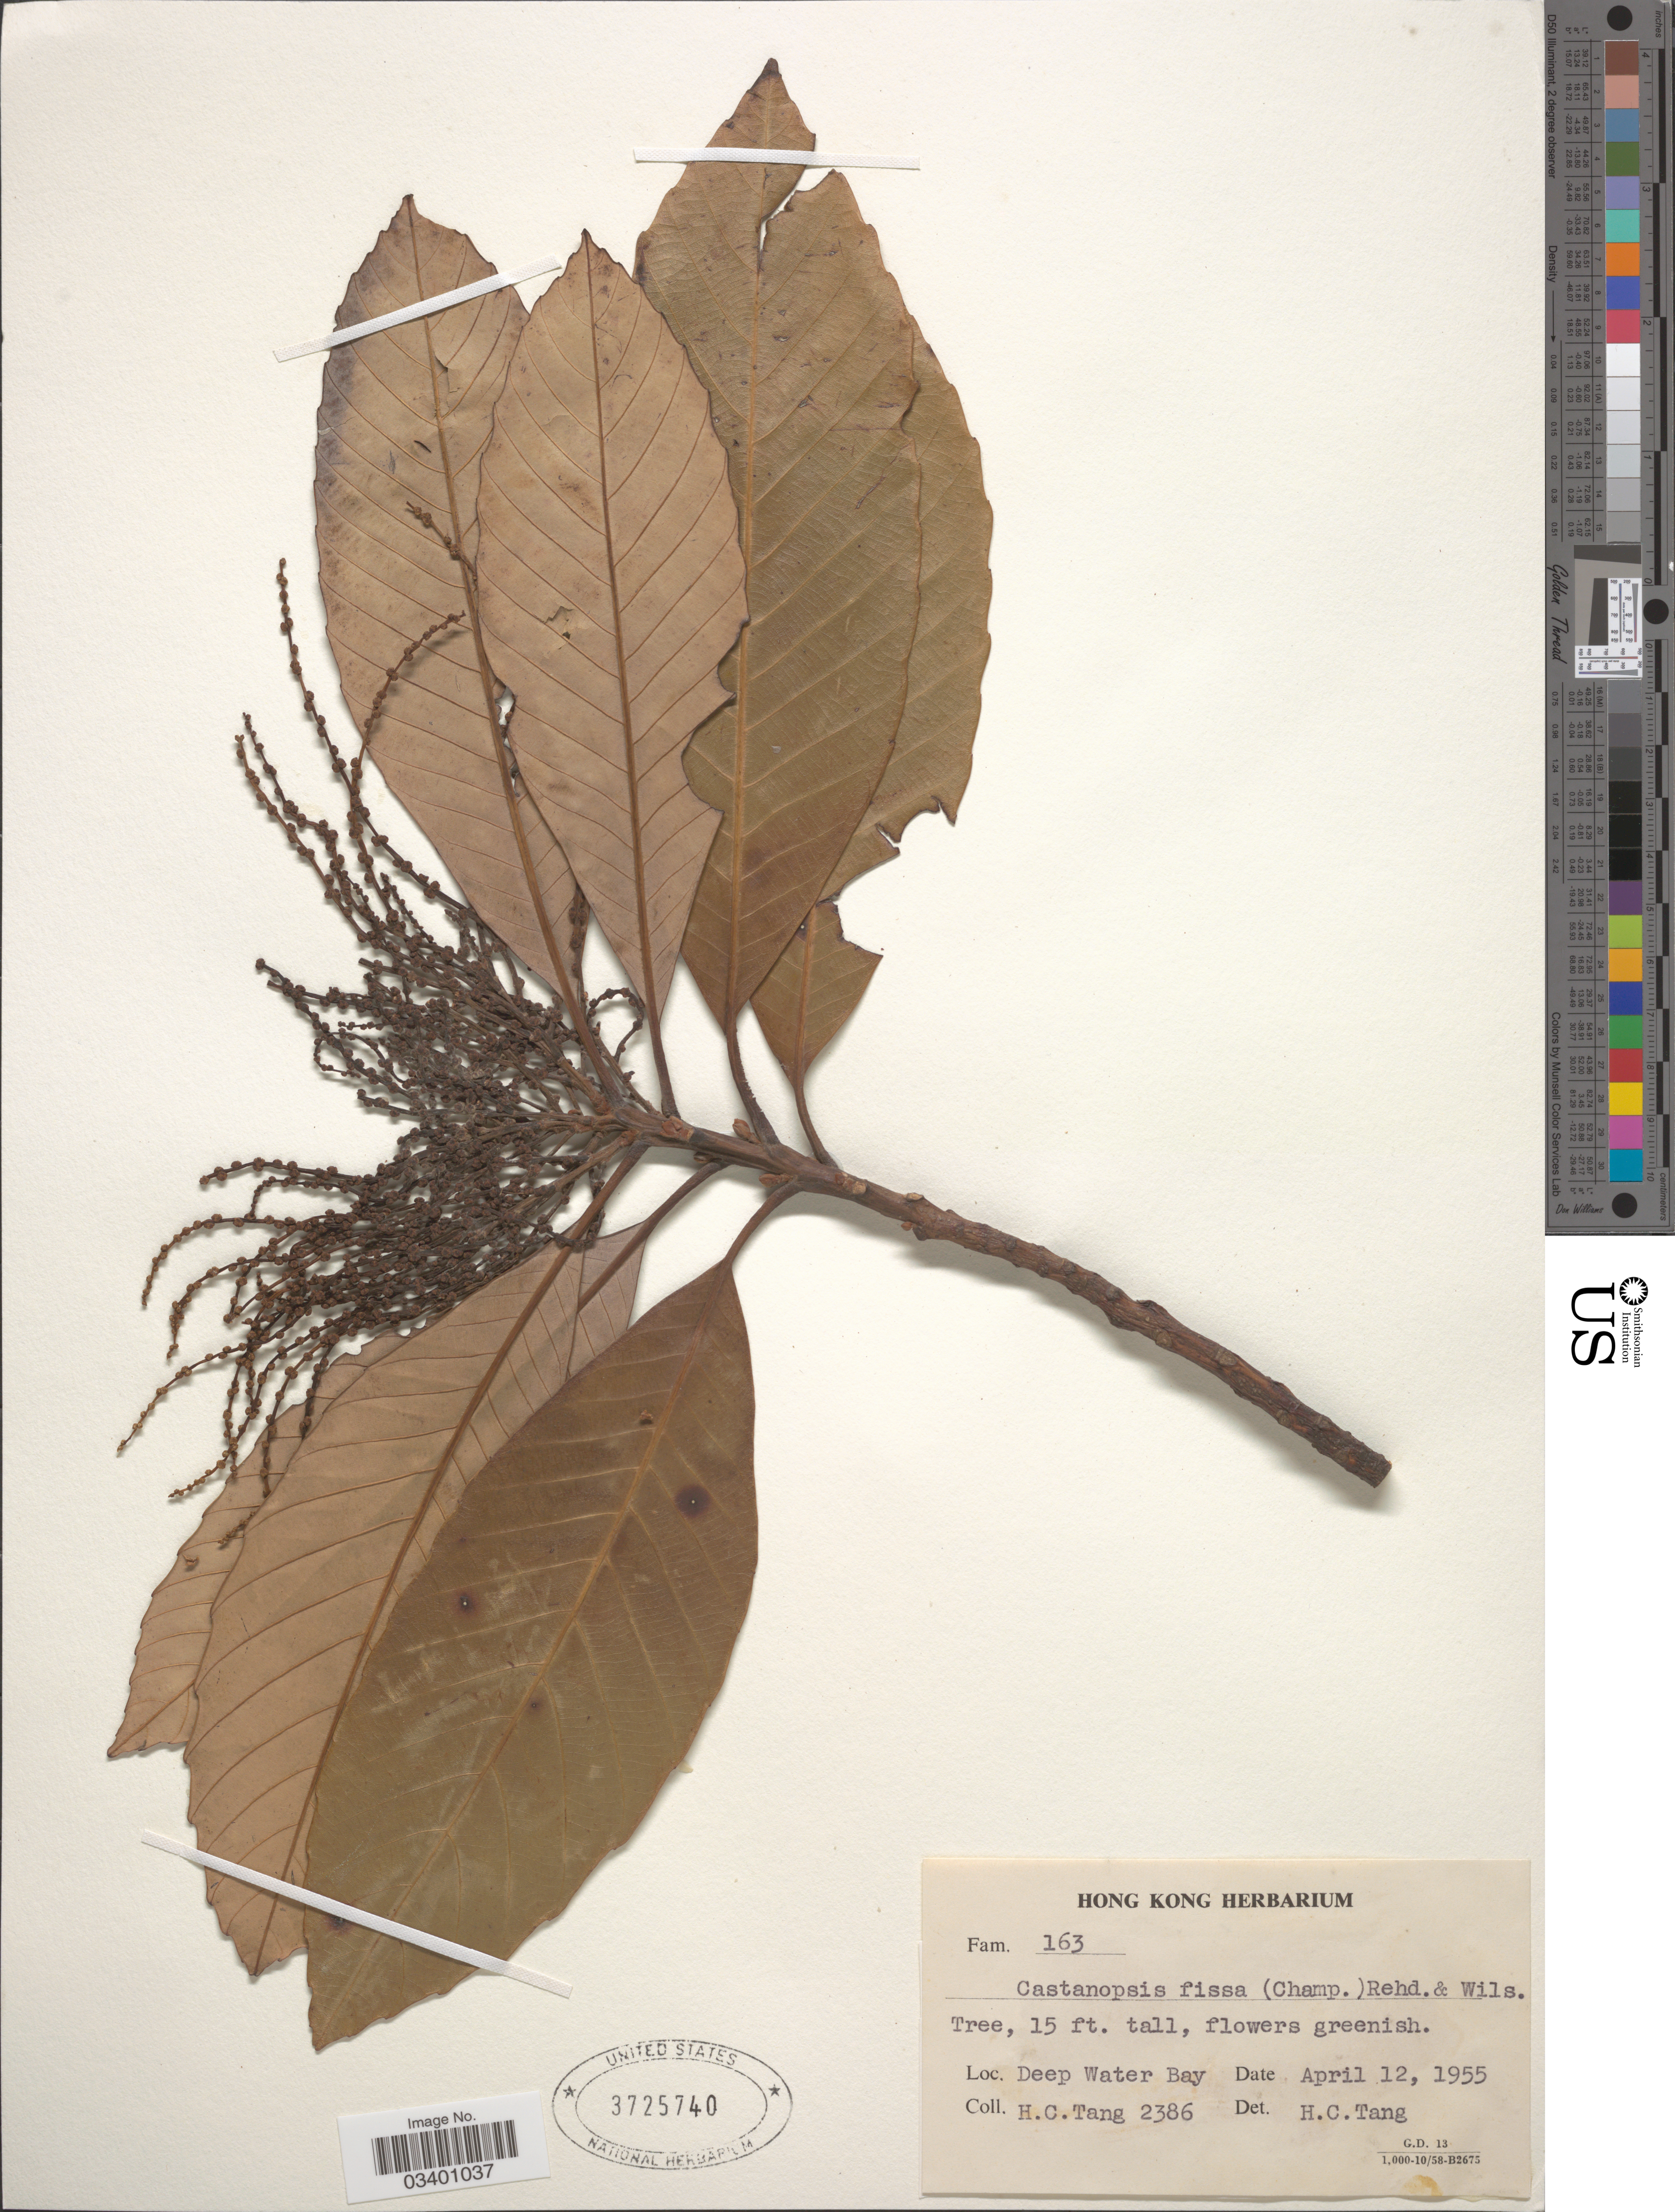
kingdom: Plantae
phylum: Tracheophyta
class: Magnoliopsida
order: Fagales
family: Fagaceae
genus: Castanopsis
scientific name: Castanopsis fissa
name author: (Champ. ex Benth.) Rehder & E.H. Wilson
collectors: H. Tang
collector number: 2386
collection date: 1955-04-12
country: China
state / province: Hong Kong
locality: Deep Water Bay.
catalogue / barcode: US 3725740